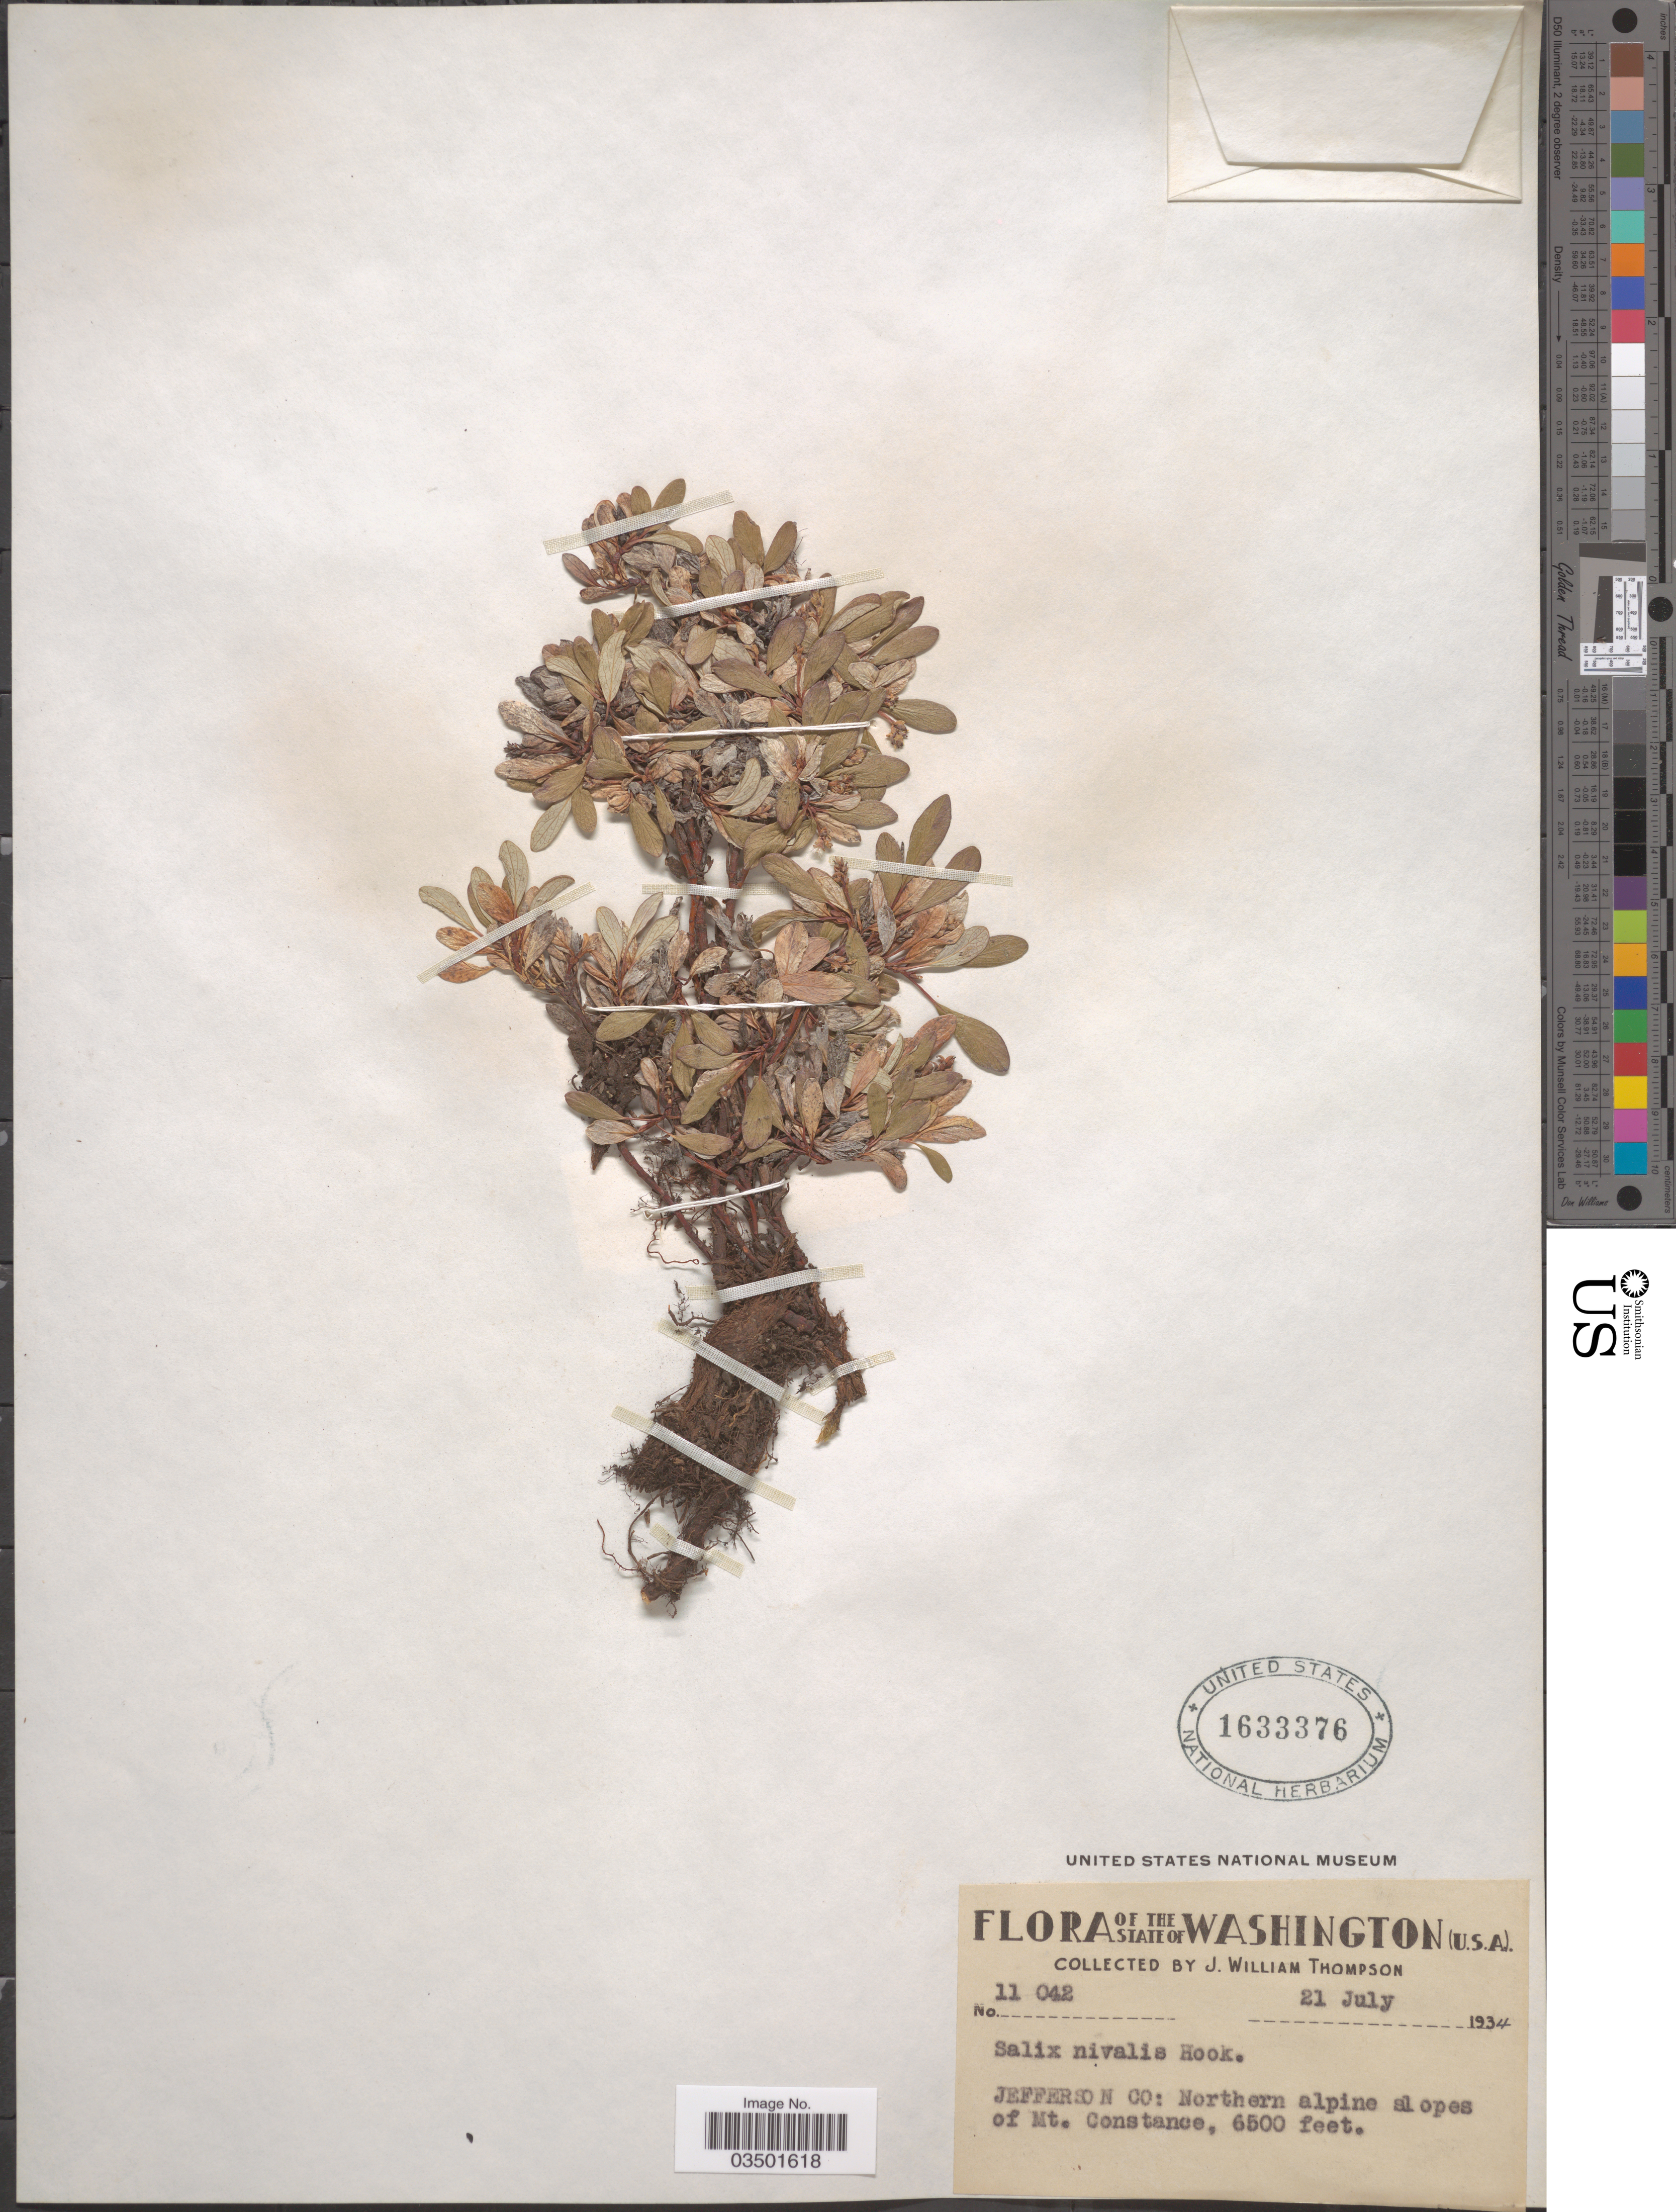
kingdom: Plantae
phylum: Tracheophyta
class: Magnoliopsida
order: Malpighiales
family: Salicaceae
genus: Salix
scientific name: Salix nivalis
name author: Hook.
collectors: J. W. Thompson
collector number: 11042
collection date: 1934-07-21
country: United States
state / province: Washington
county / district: Jefferson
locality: Jefferson Co: Northern alpine slopes of Mt. Constance.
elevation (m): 1981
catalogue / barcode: US 1633376